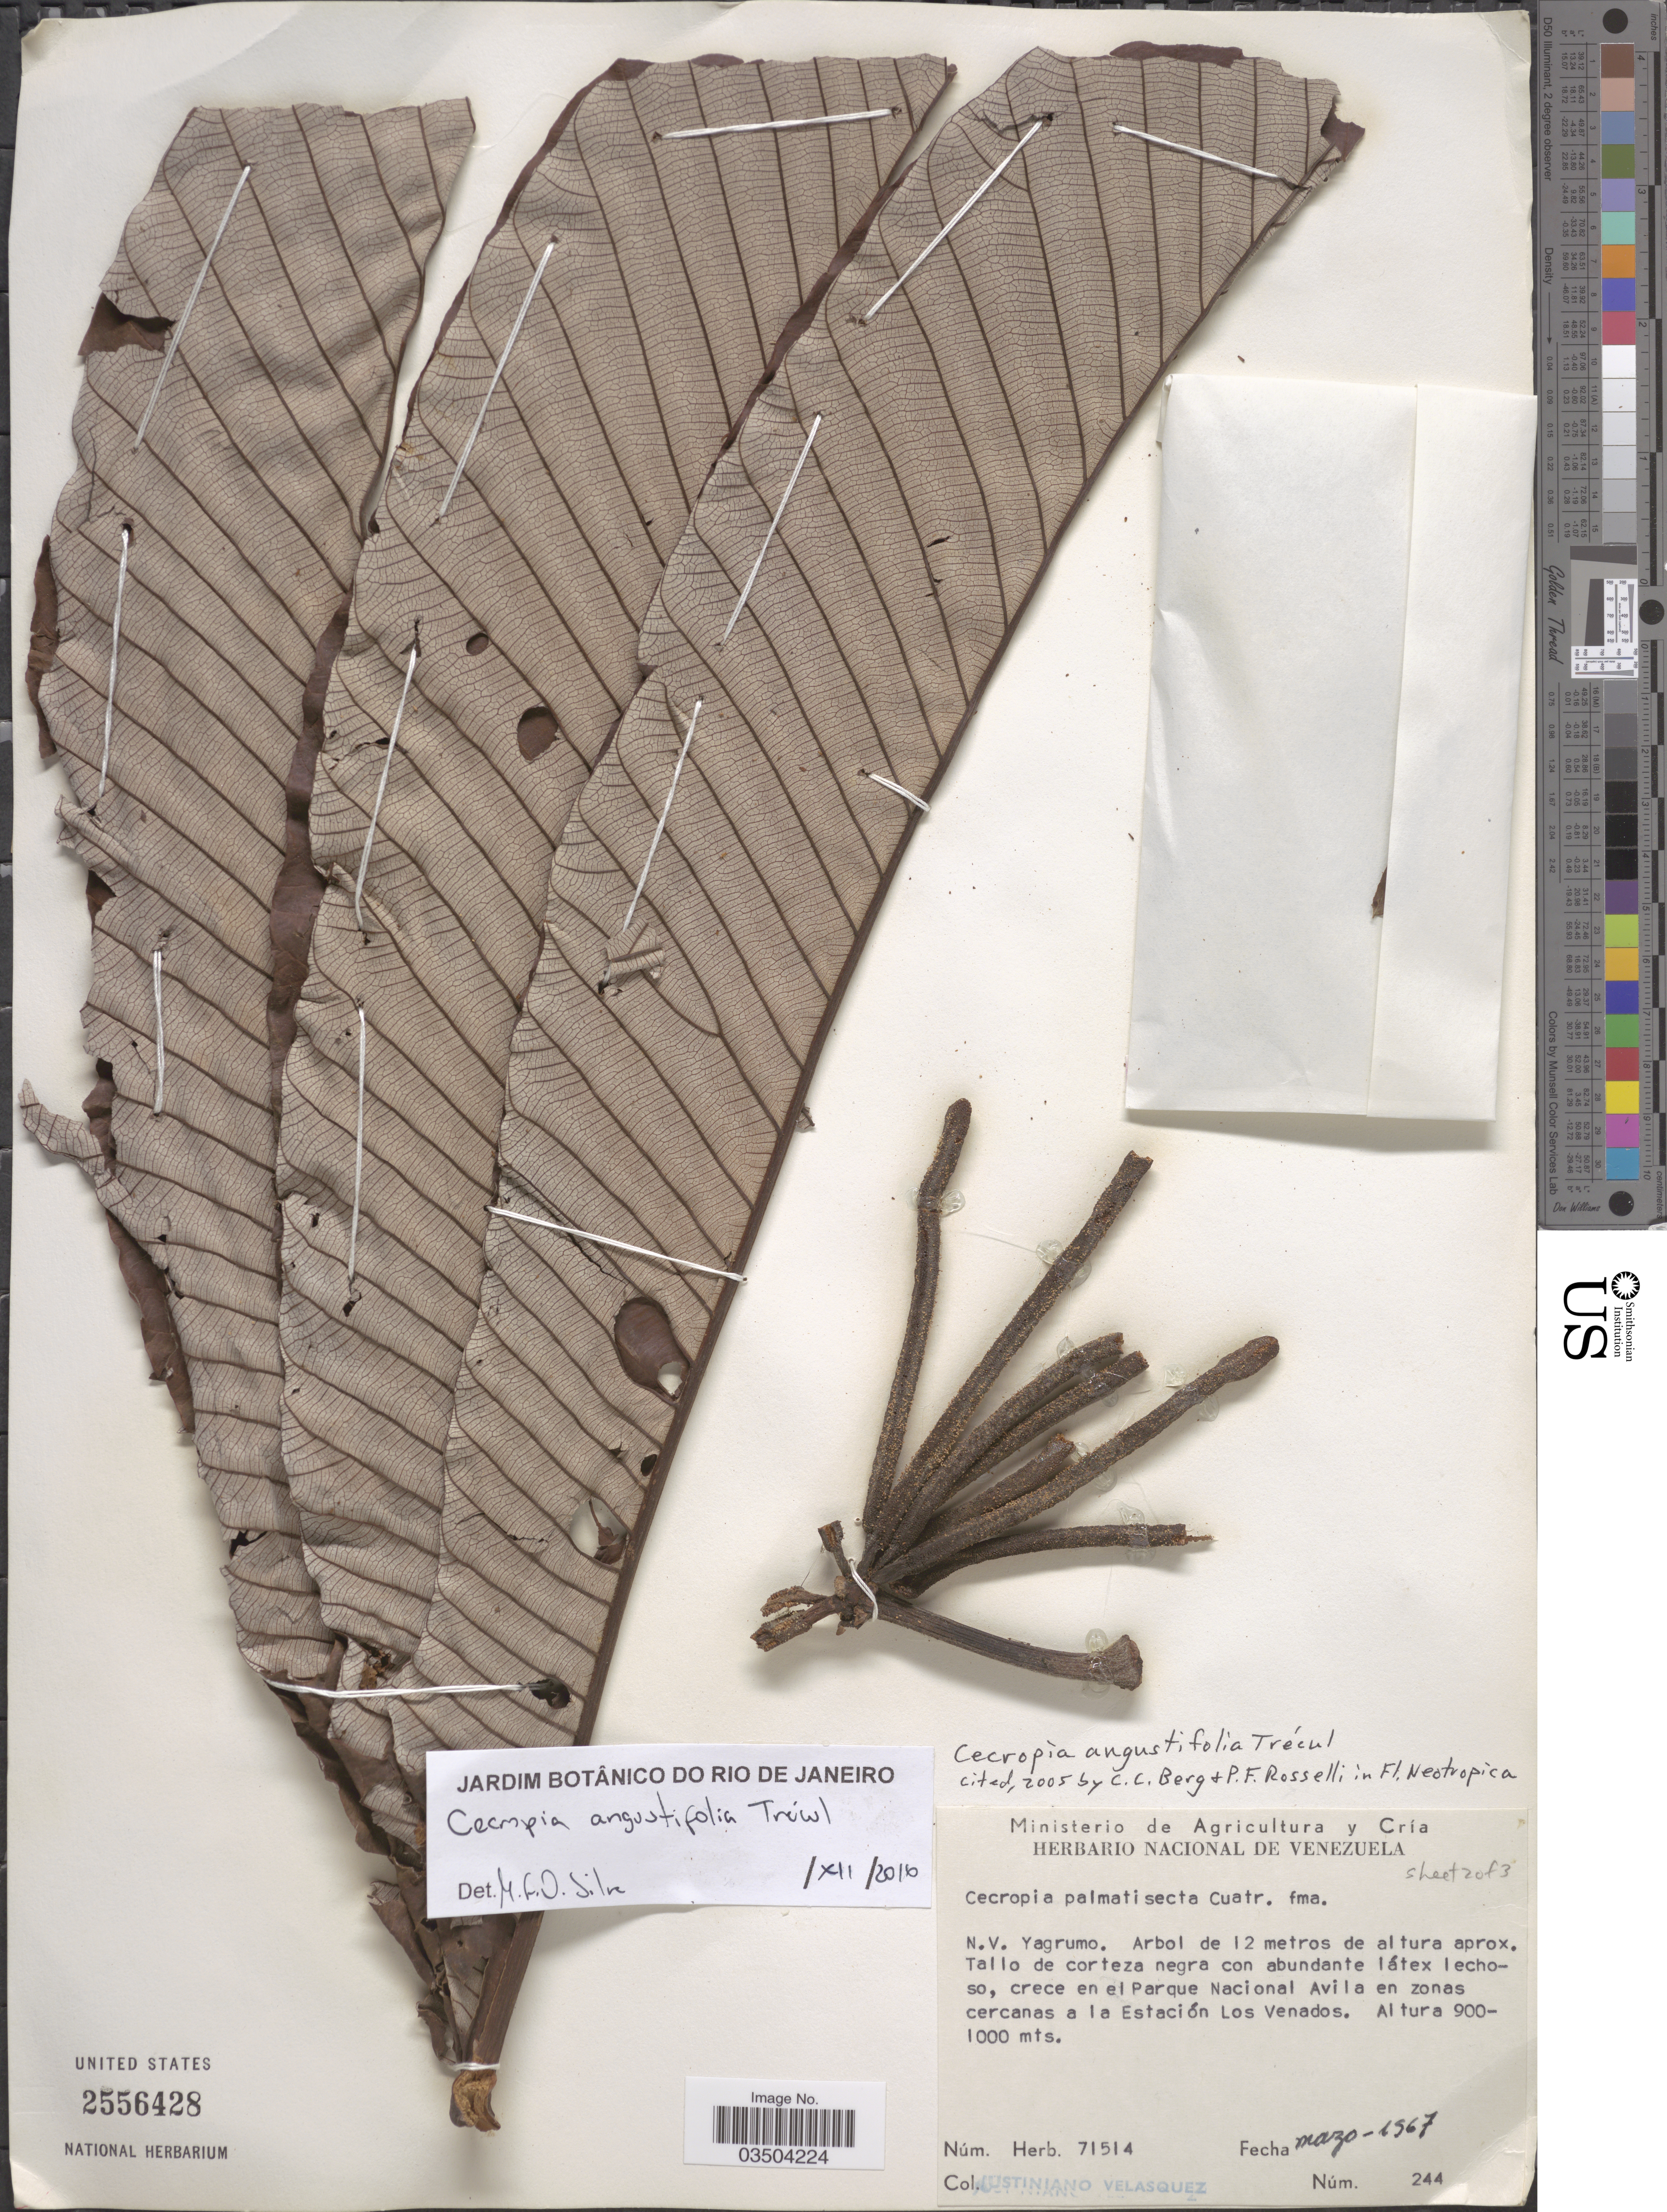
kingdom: Plantae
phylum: Tracheophyta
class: Magnoliopsida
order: Rosales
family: Urticaceae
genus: Cecropia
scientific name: Cecropia angustifolia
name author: Trécul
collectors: J. Velasquez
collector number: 244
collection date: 1967-03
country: Venezuela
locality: Crece en el Parque Nacional Avila en zonas cercanas a la Estación Los Venados.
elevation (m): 900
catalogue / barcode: US 2556428